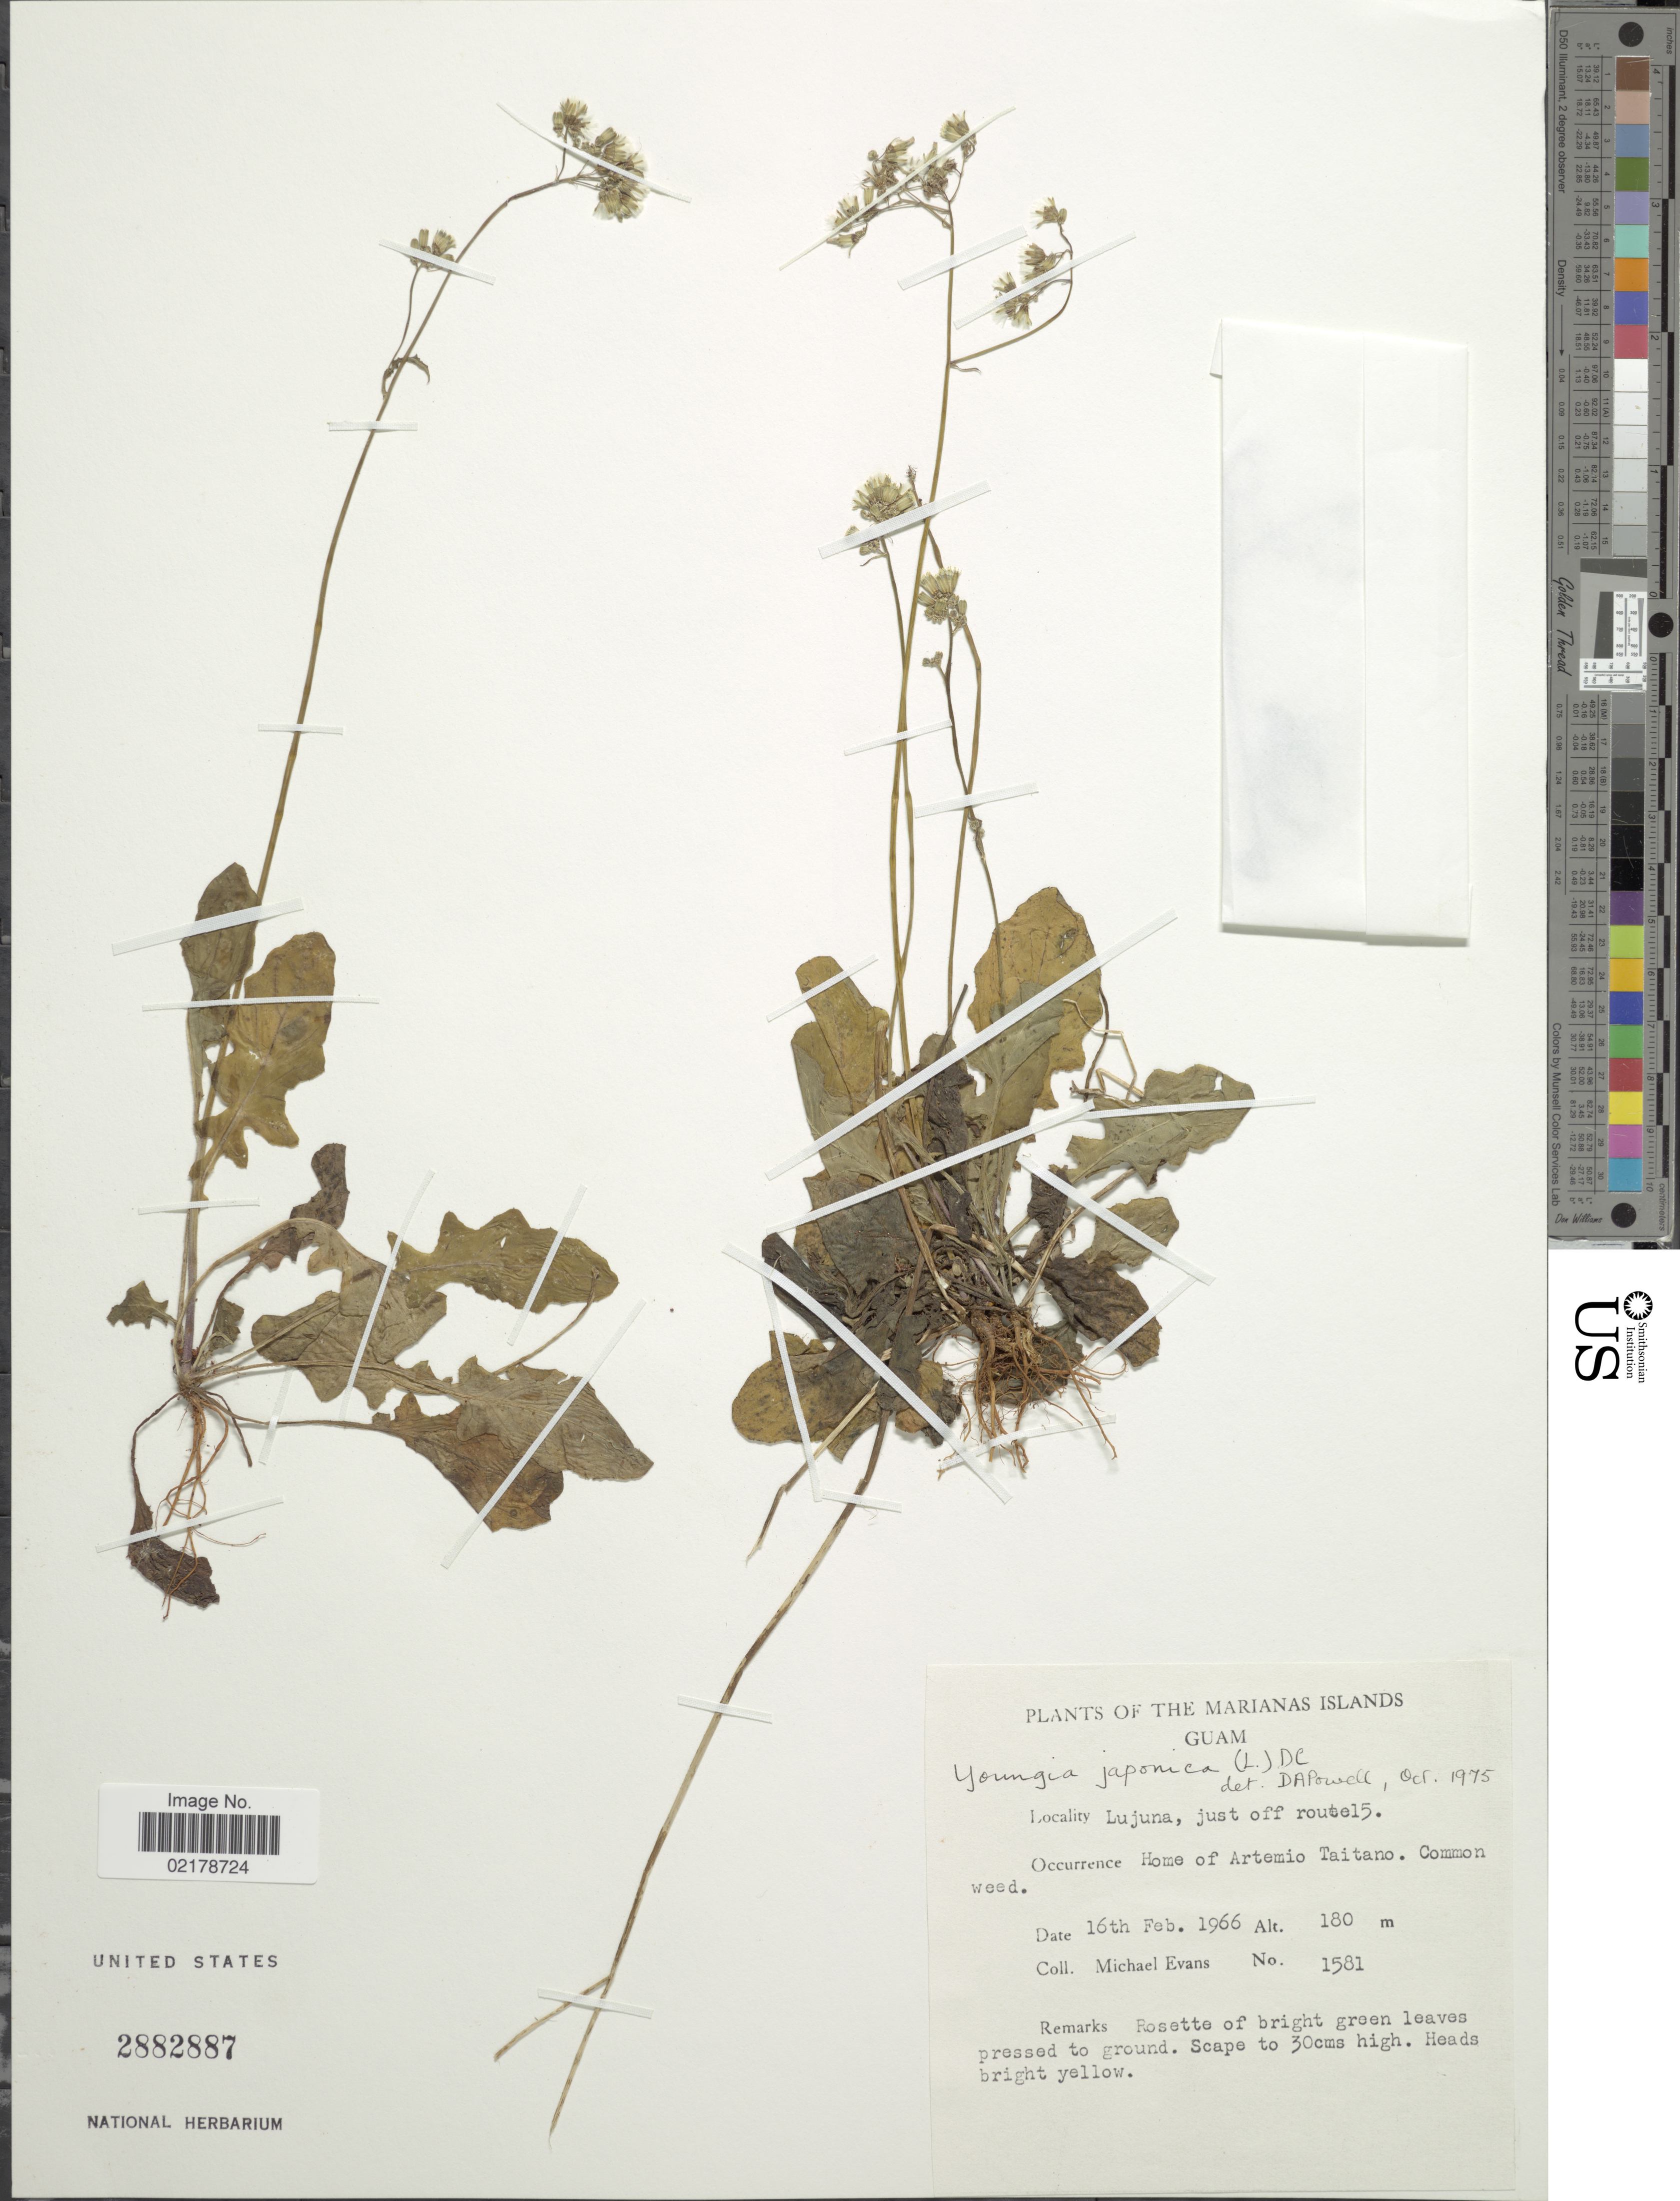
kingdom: Plantae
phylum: Tracheophyta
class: Magnoliopsida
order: Asterales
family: Asteraceae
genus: Youngia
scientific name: Youngia japonica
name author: (L.) DC.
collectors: M. Evans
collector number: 1581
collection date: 1966-02-16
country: Guam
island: Guam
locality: Marianas Islands. Guam. Lujuna, just off route 15. Home of Artemio Taitano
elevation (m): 180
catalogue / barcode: US 2882887